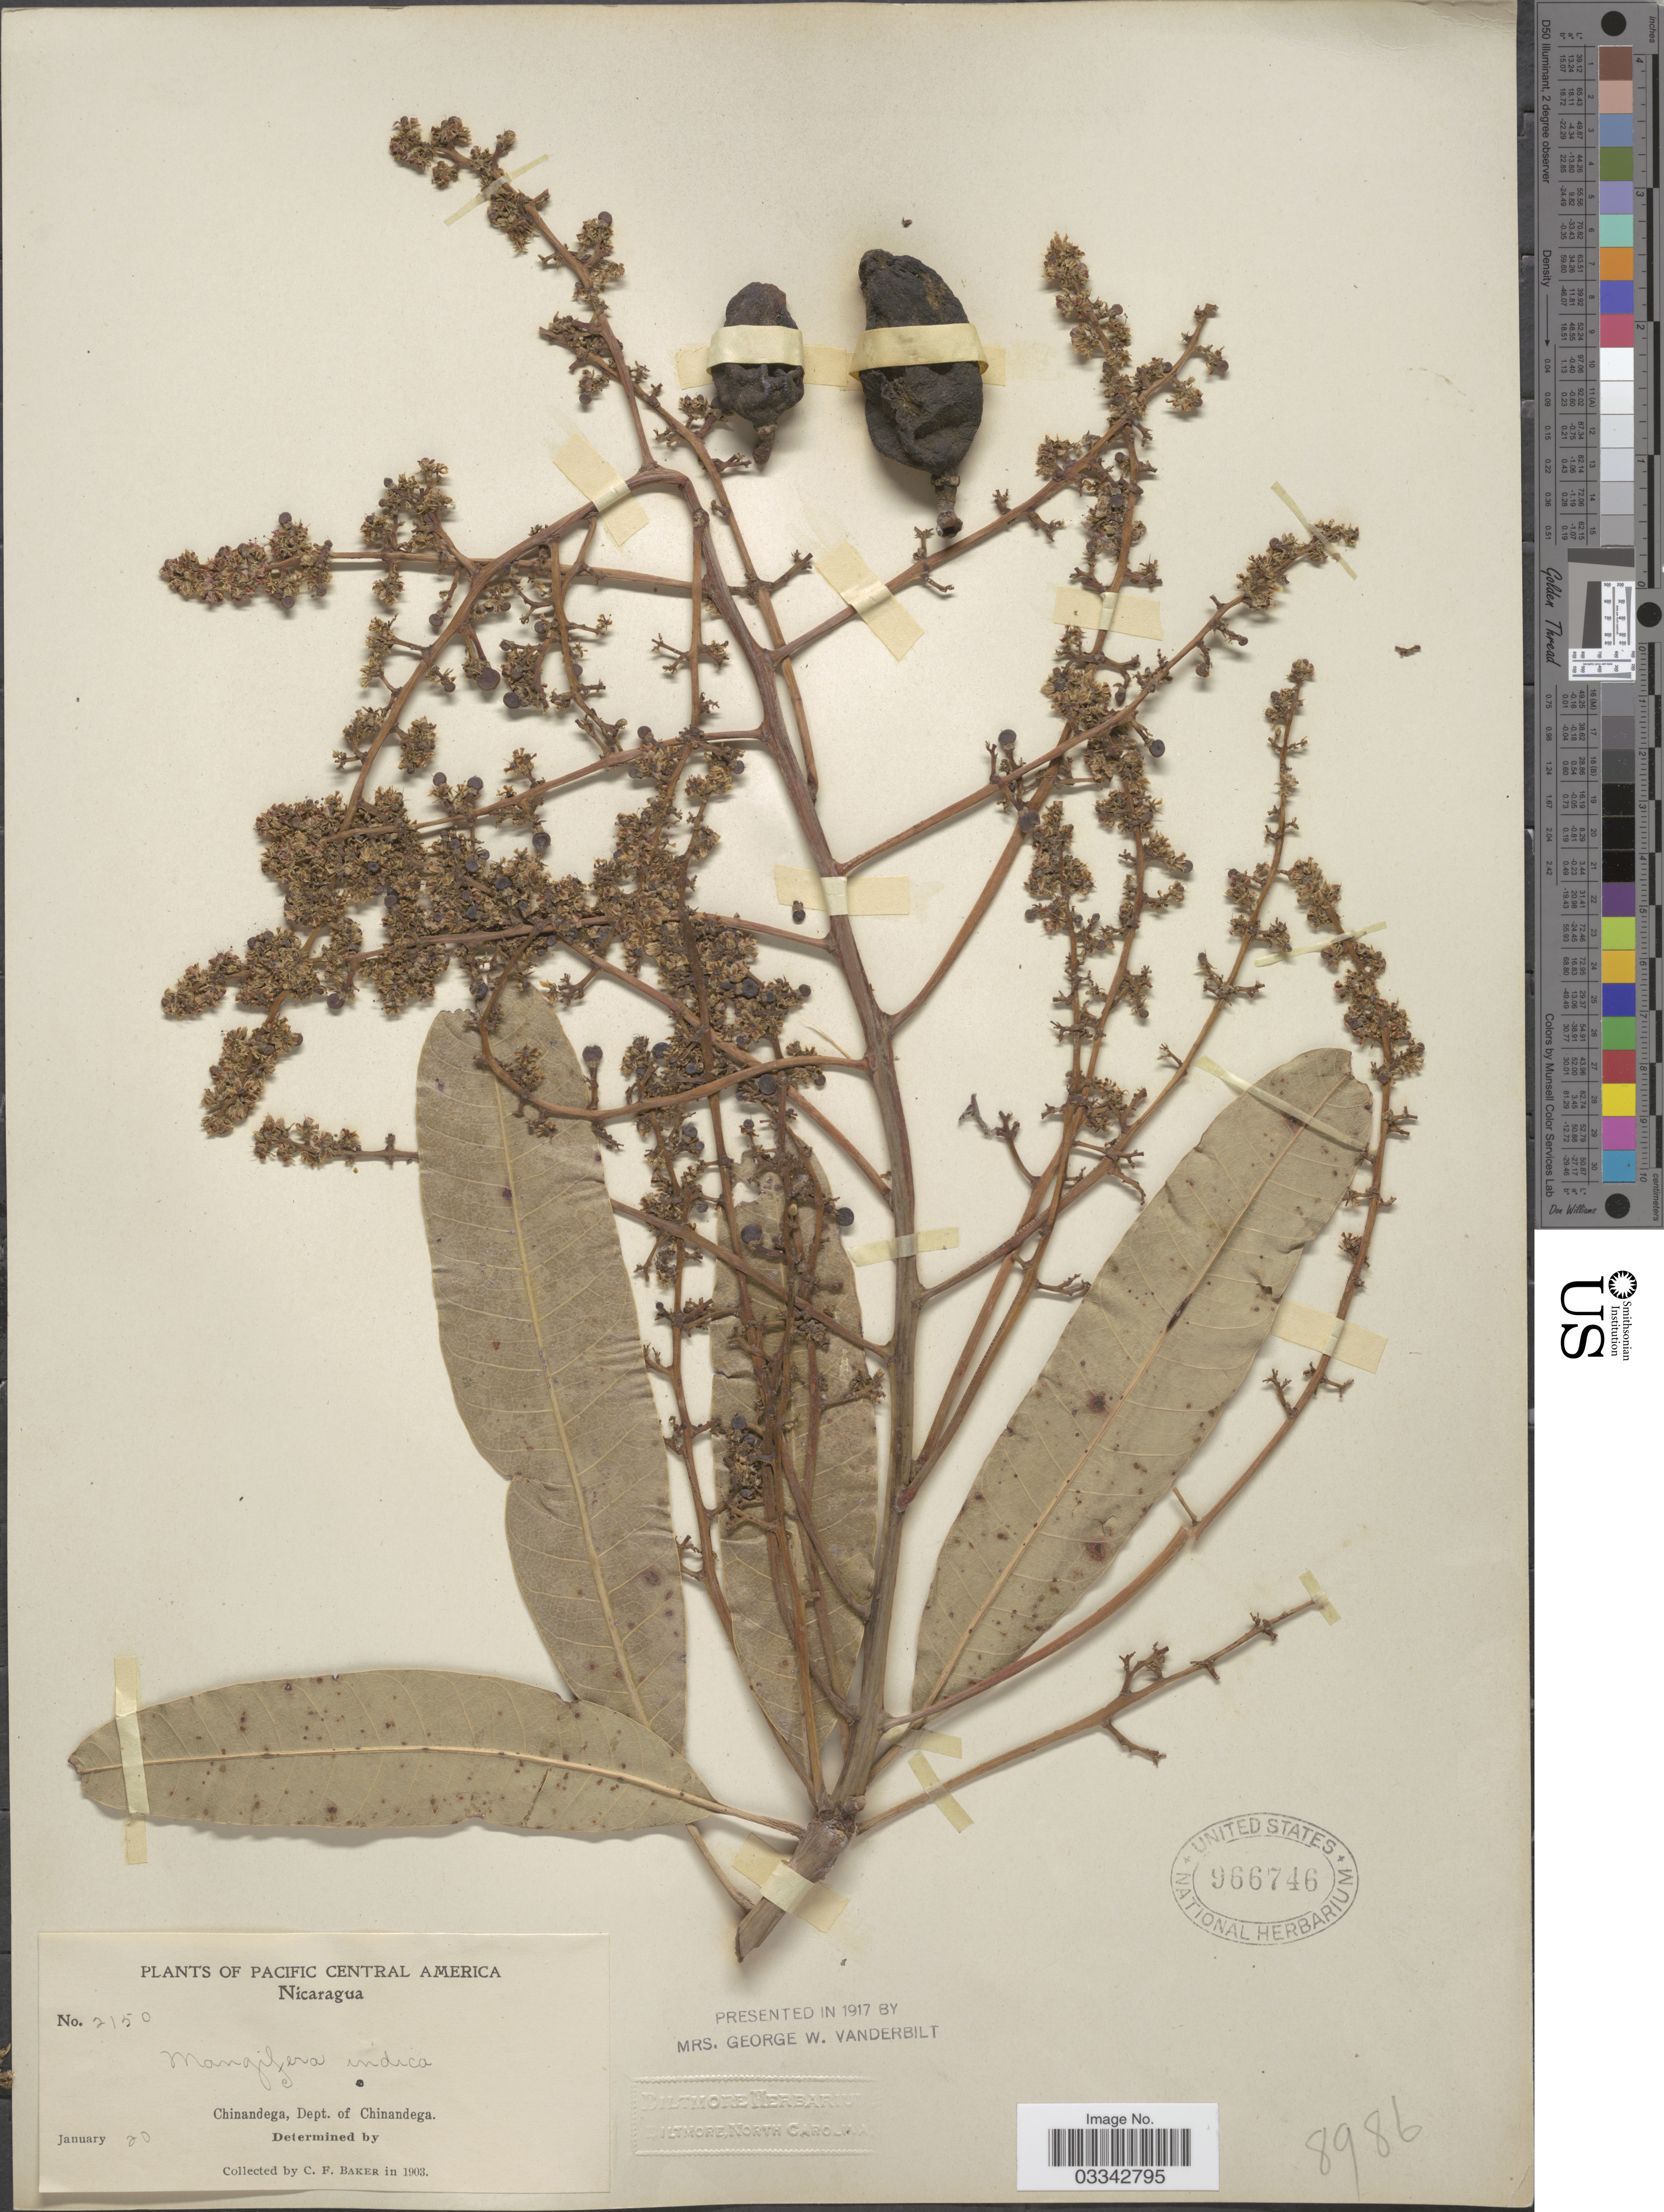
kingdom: Plantae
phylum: Tracheophyta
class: Magnoliopsida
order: Sapindales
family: Anacardiaceae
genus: Mangifera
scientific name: Mangifera indica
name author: L.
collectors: C. F. Baker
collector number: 2150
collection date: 1903-01-20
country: Nicaragua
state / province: Chinandega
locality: Pacific Central America. Dept. of Chinandega.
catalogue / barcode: US 966746